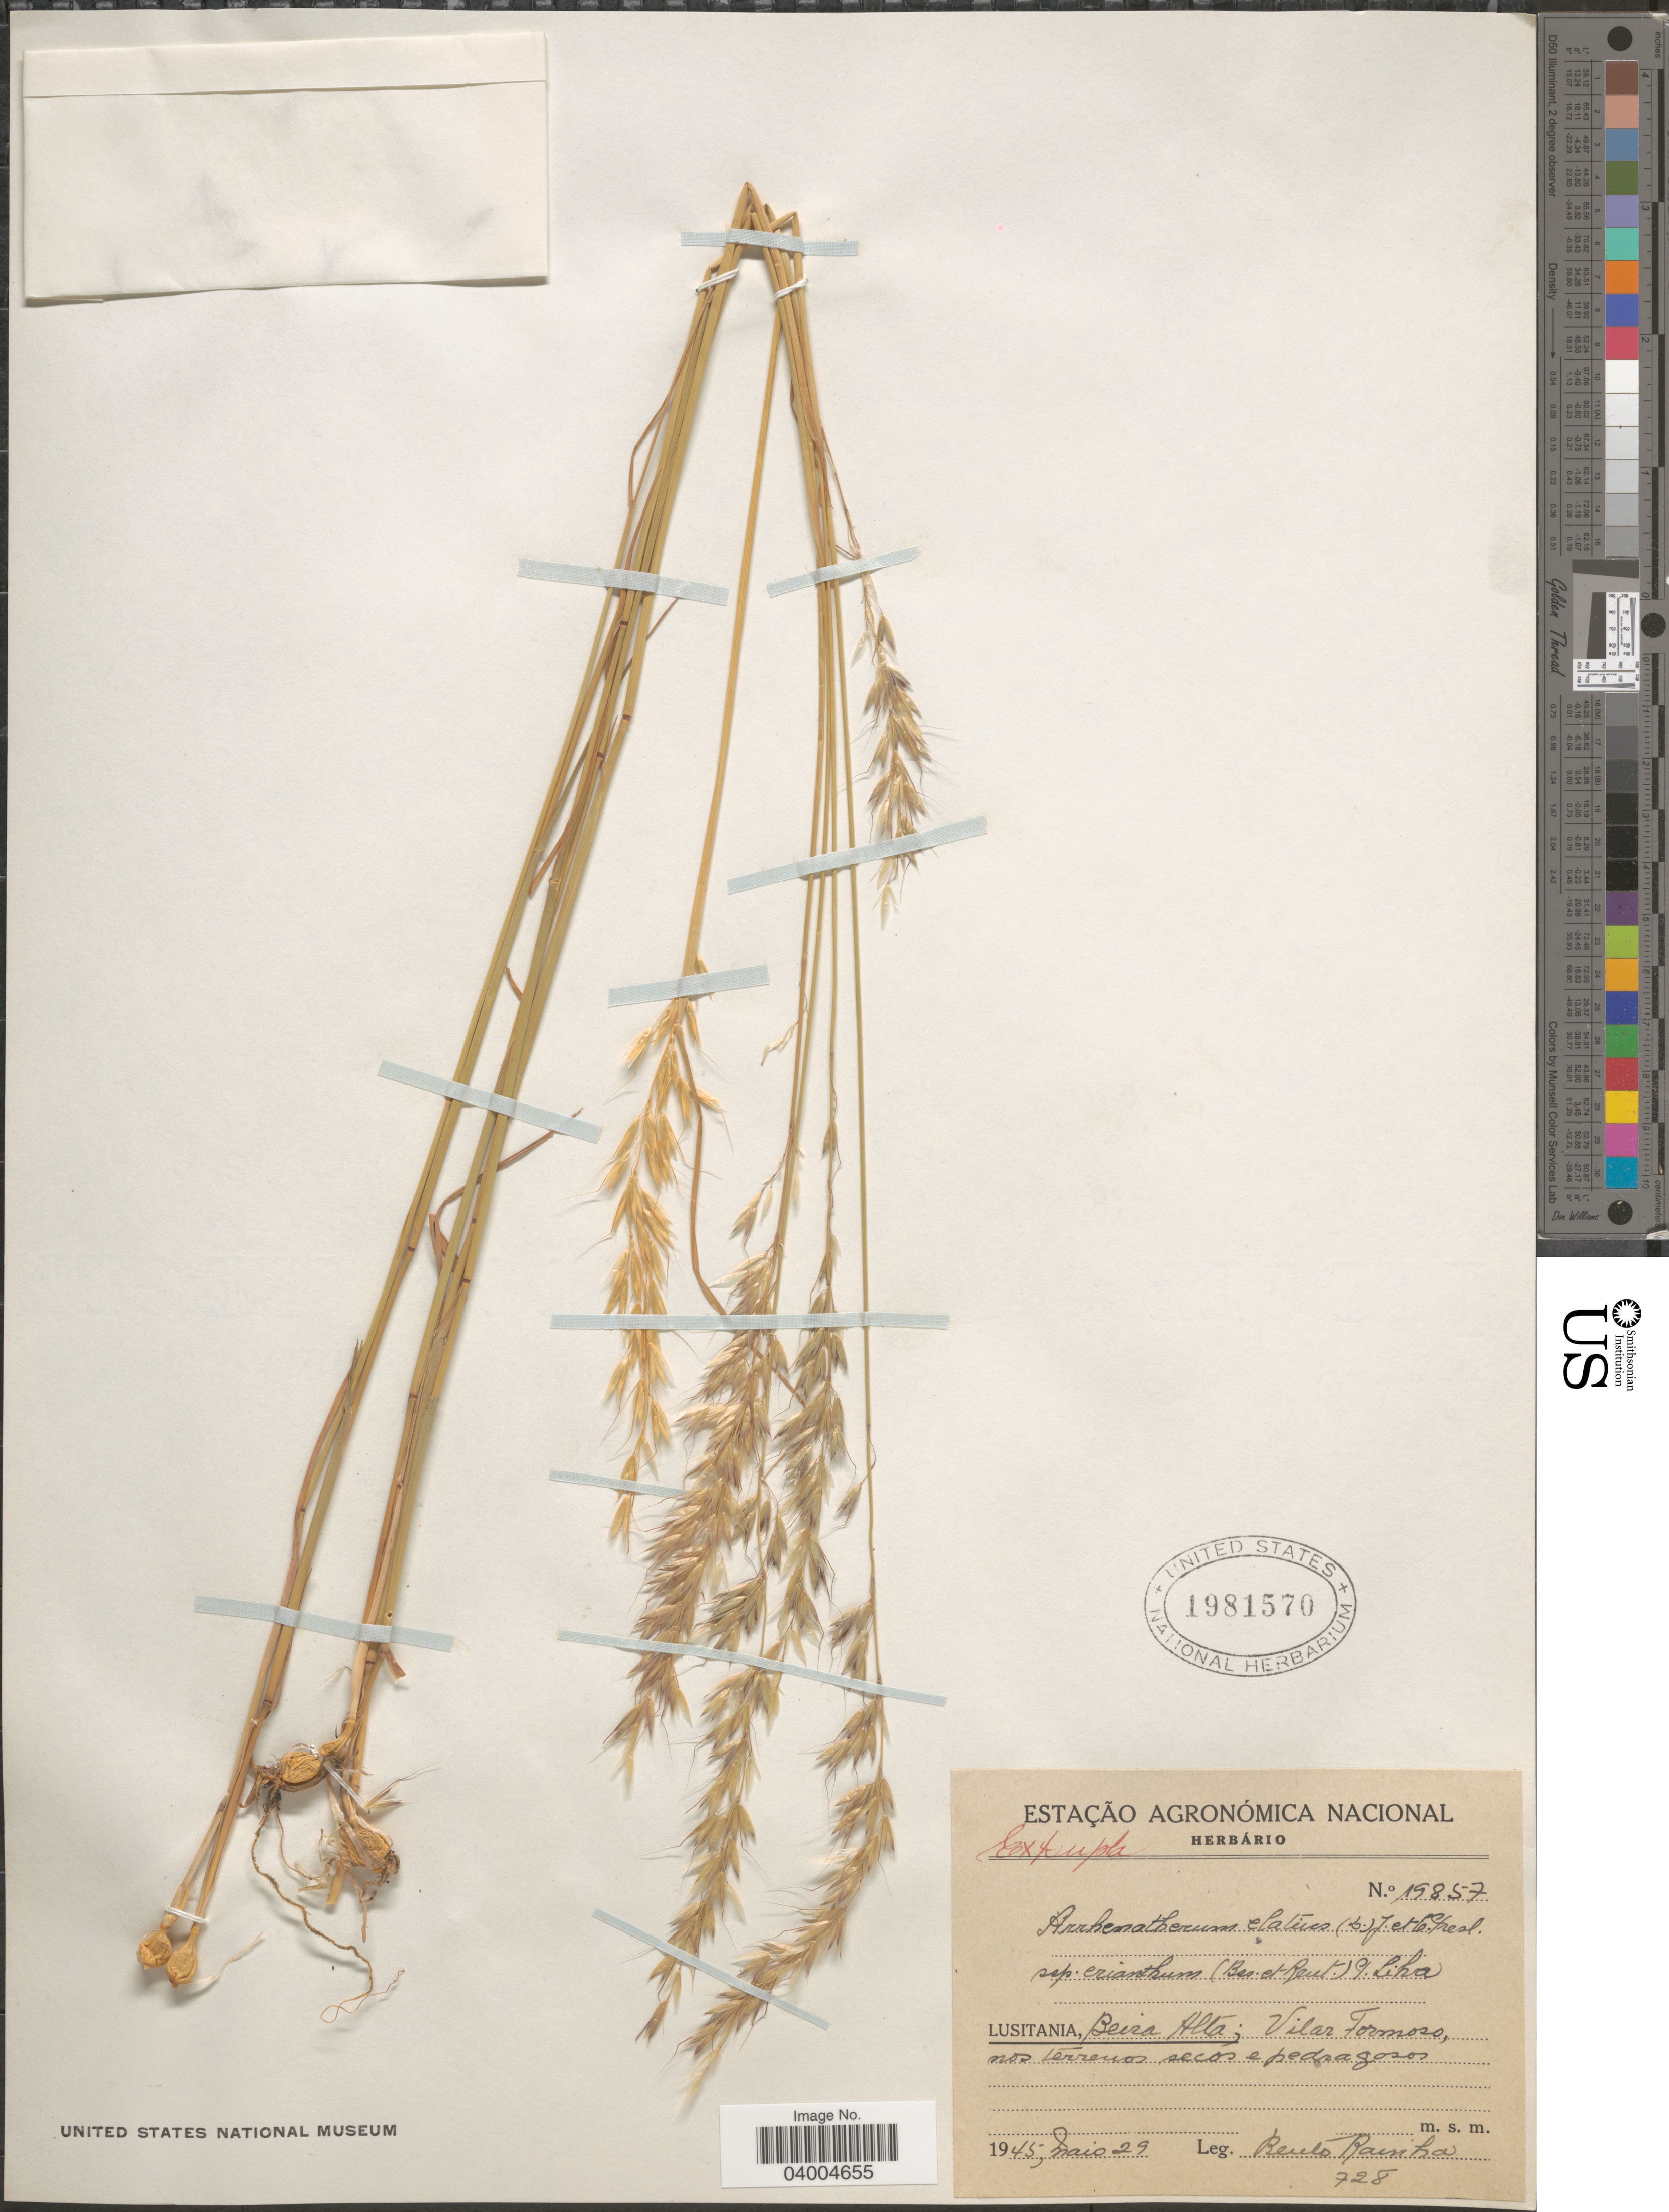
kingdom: Plantae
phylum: Tracheophyta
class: Liliopsida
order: Poales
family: Poaceae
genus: Arrhenatherum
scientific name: Arrhenatherum elatius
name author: (L.) J. Presl & C. Presl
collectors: B. Rainha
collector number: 728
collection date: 1945-05-29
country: Portugal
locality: Lusitania, Beira Alta; Vilar Formoso, nos terrenos secos a pedragosos.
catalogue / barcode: US 1981570